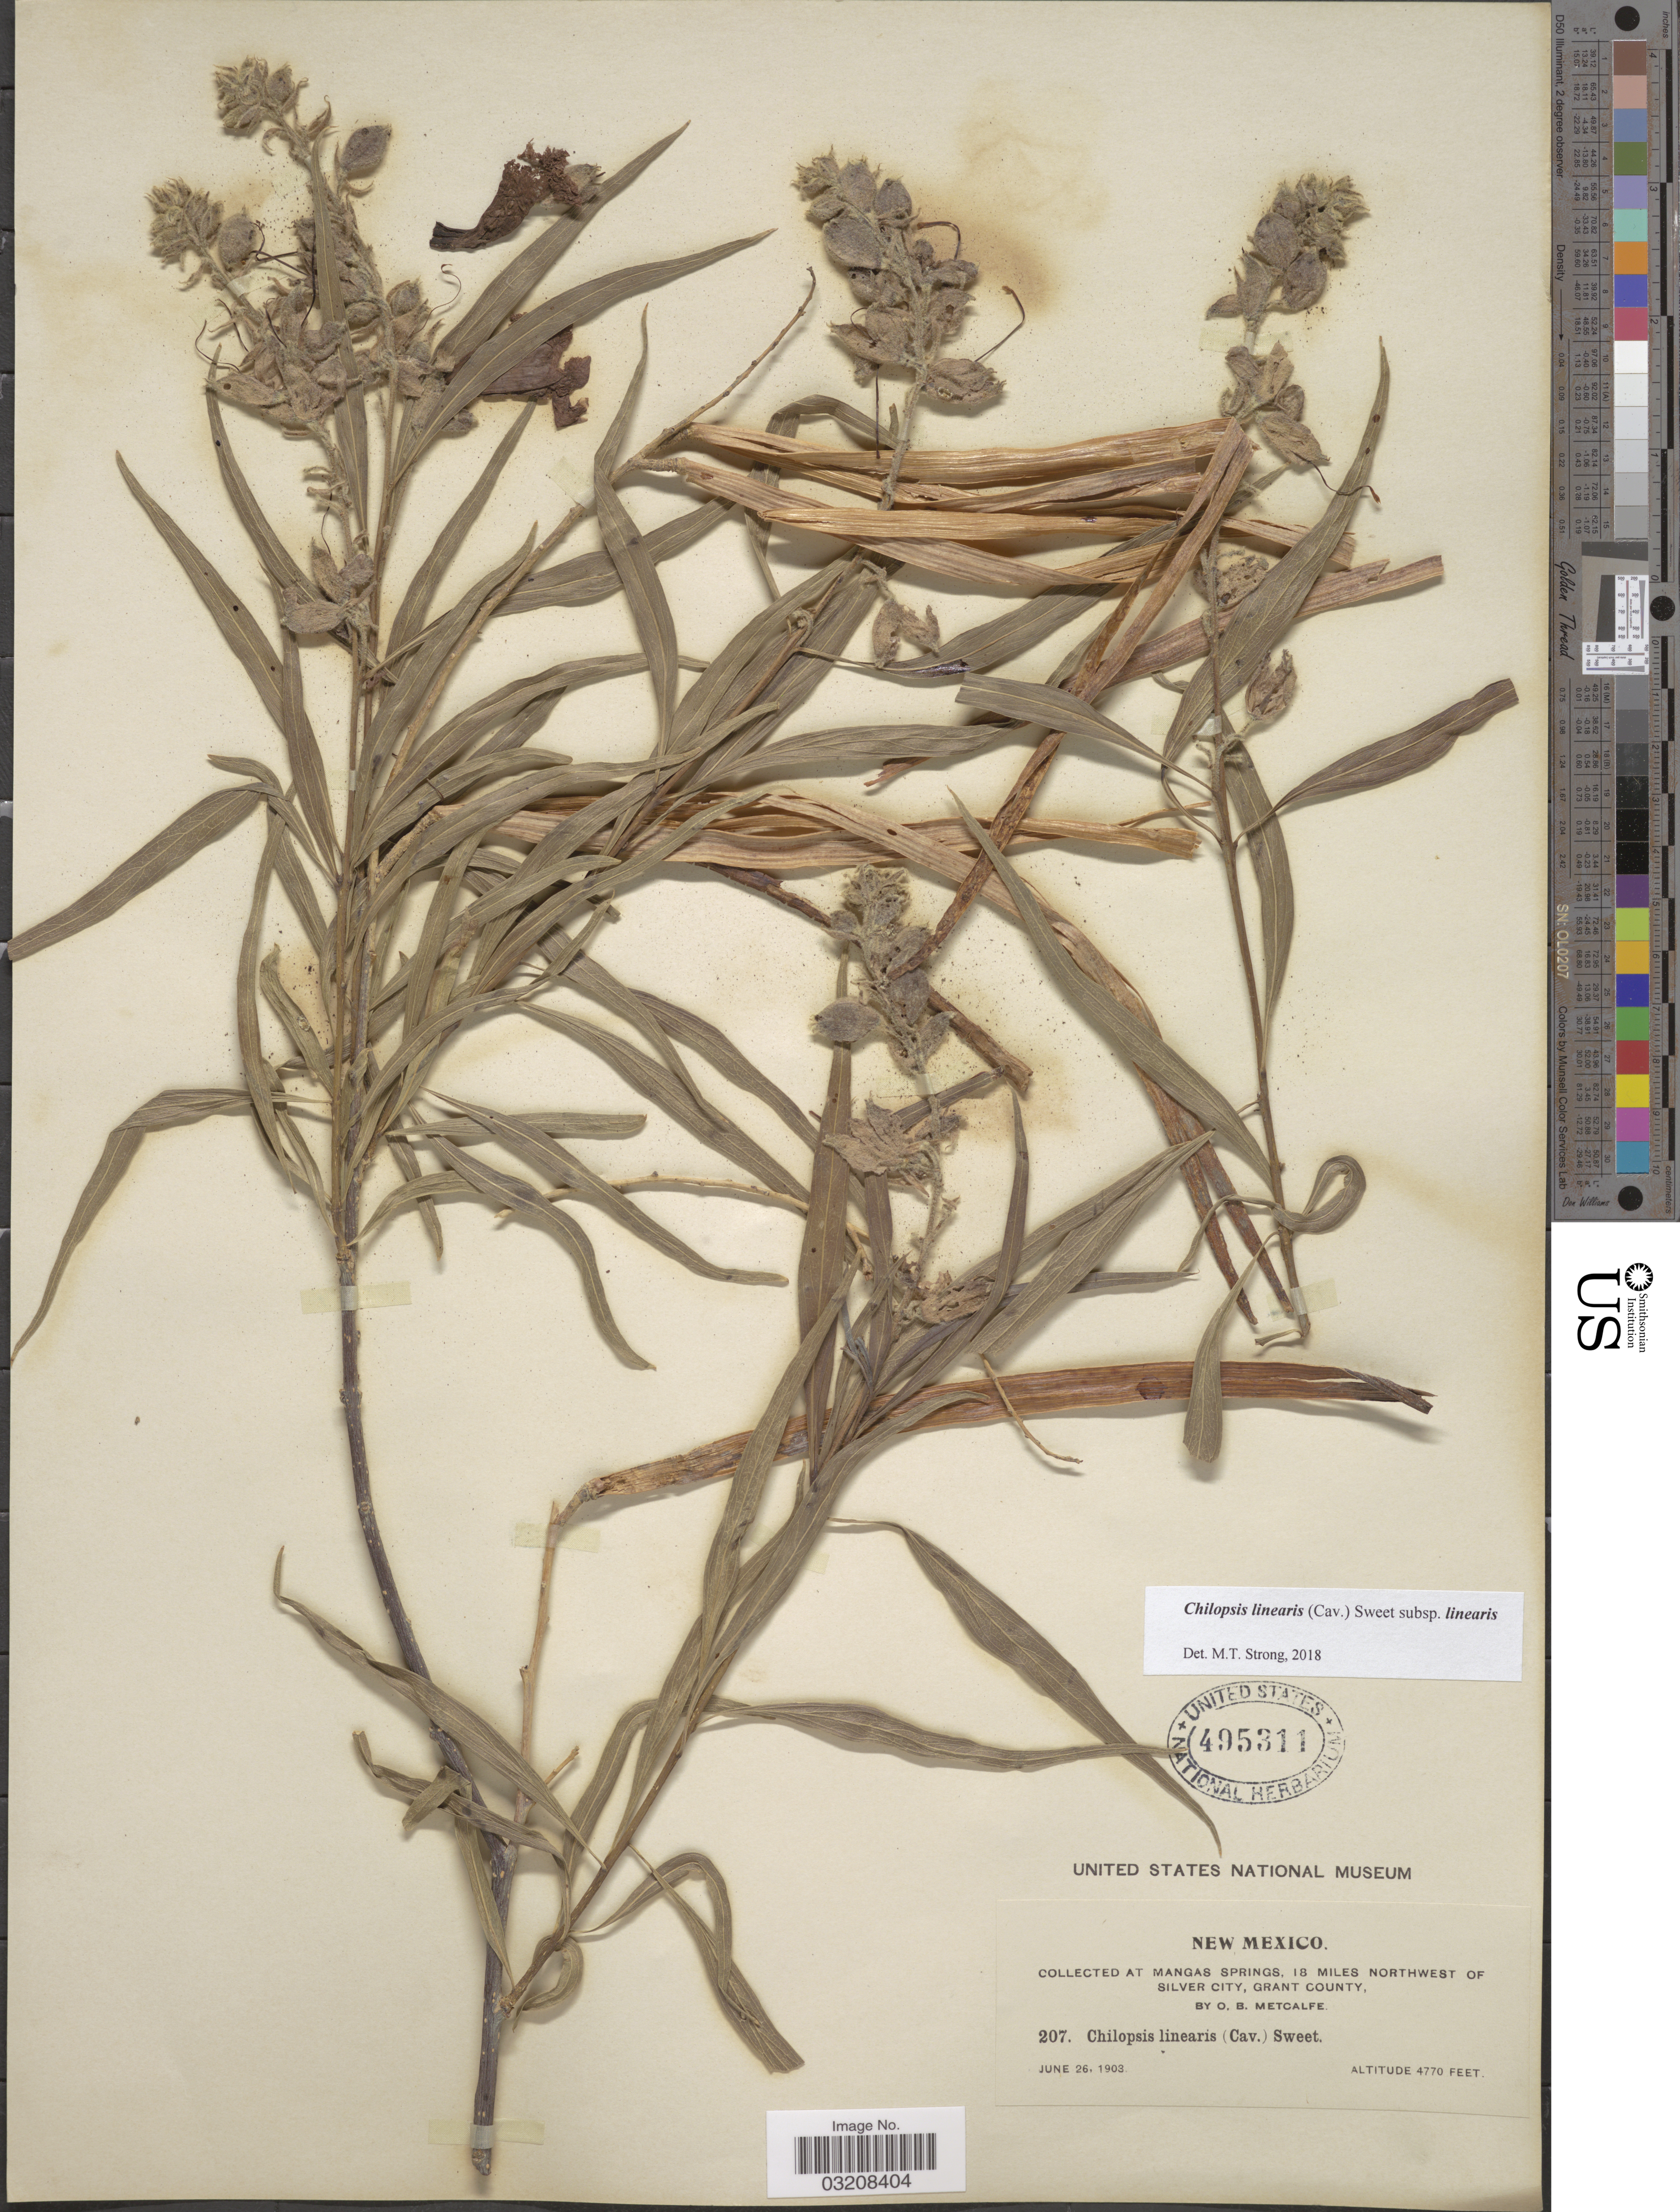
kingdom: Plantae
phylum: Tracheophyta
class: Magnoliopsida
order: Lamiales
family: Bignoniaceae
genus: Chilopsis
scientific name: Chilopsis linearis subsp. linearis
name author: (Cav.) Sweet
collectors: O. B. Metcalfe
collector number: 207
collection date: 1903-06-26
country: United States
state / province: New Mexico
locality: Mangas Springs, 18 miles Northwest of Silver City, Grant County.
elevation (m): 1454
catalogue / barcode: US 495311